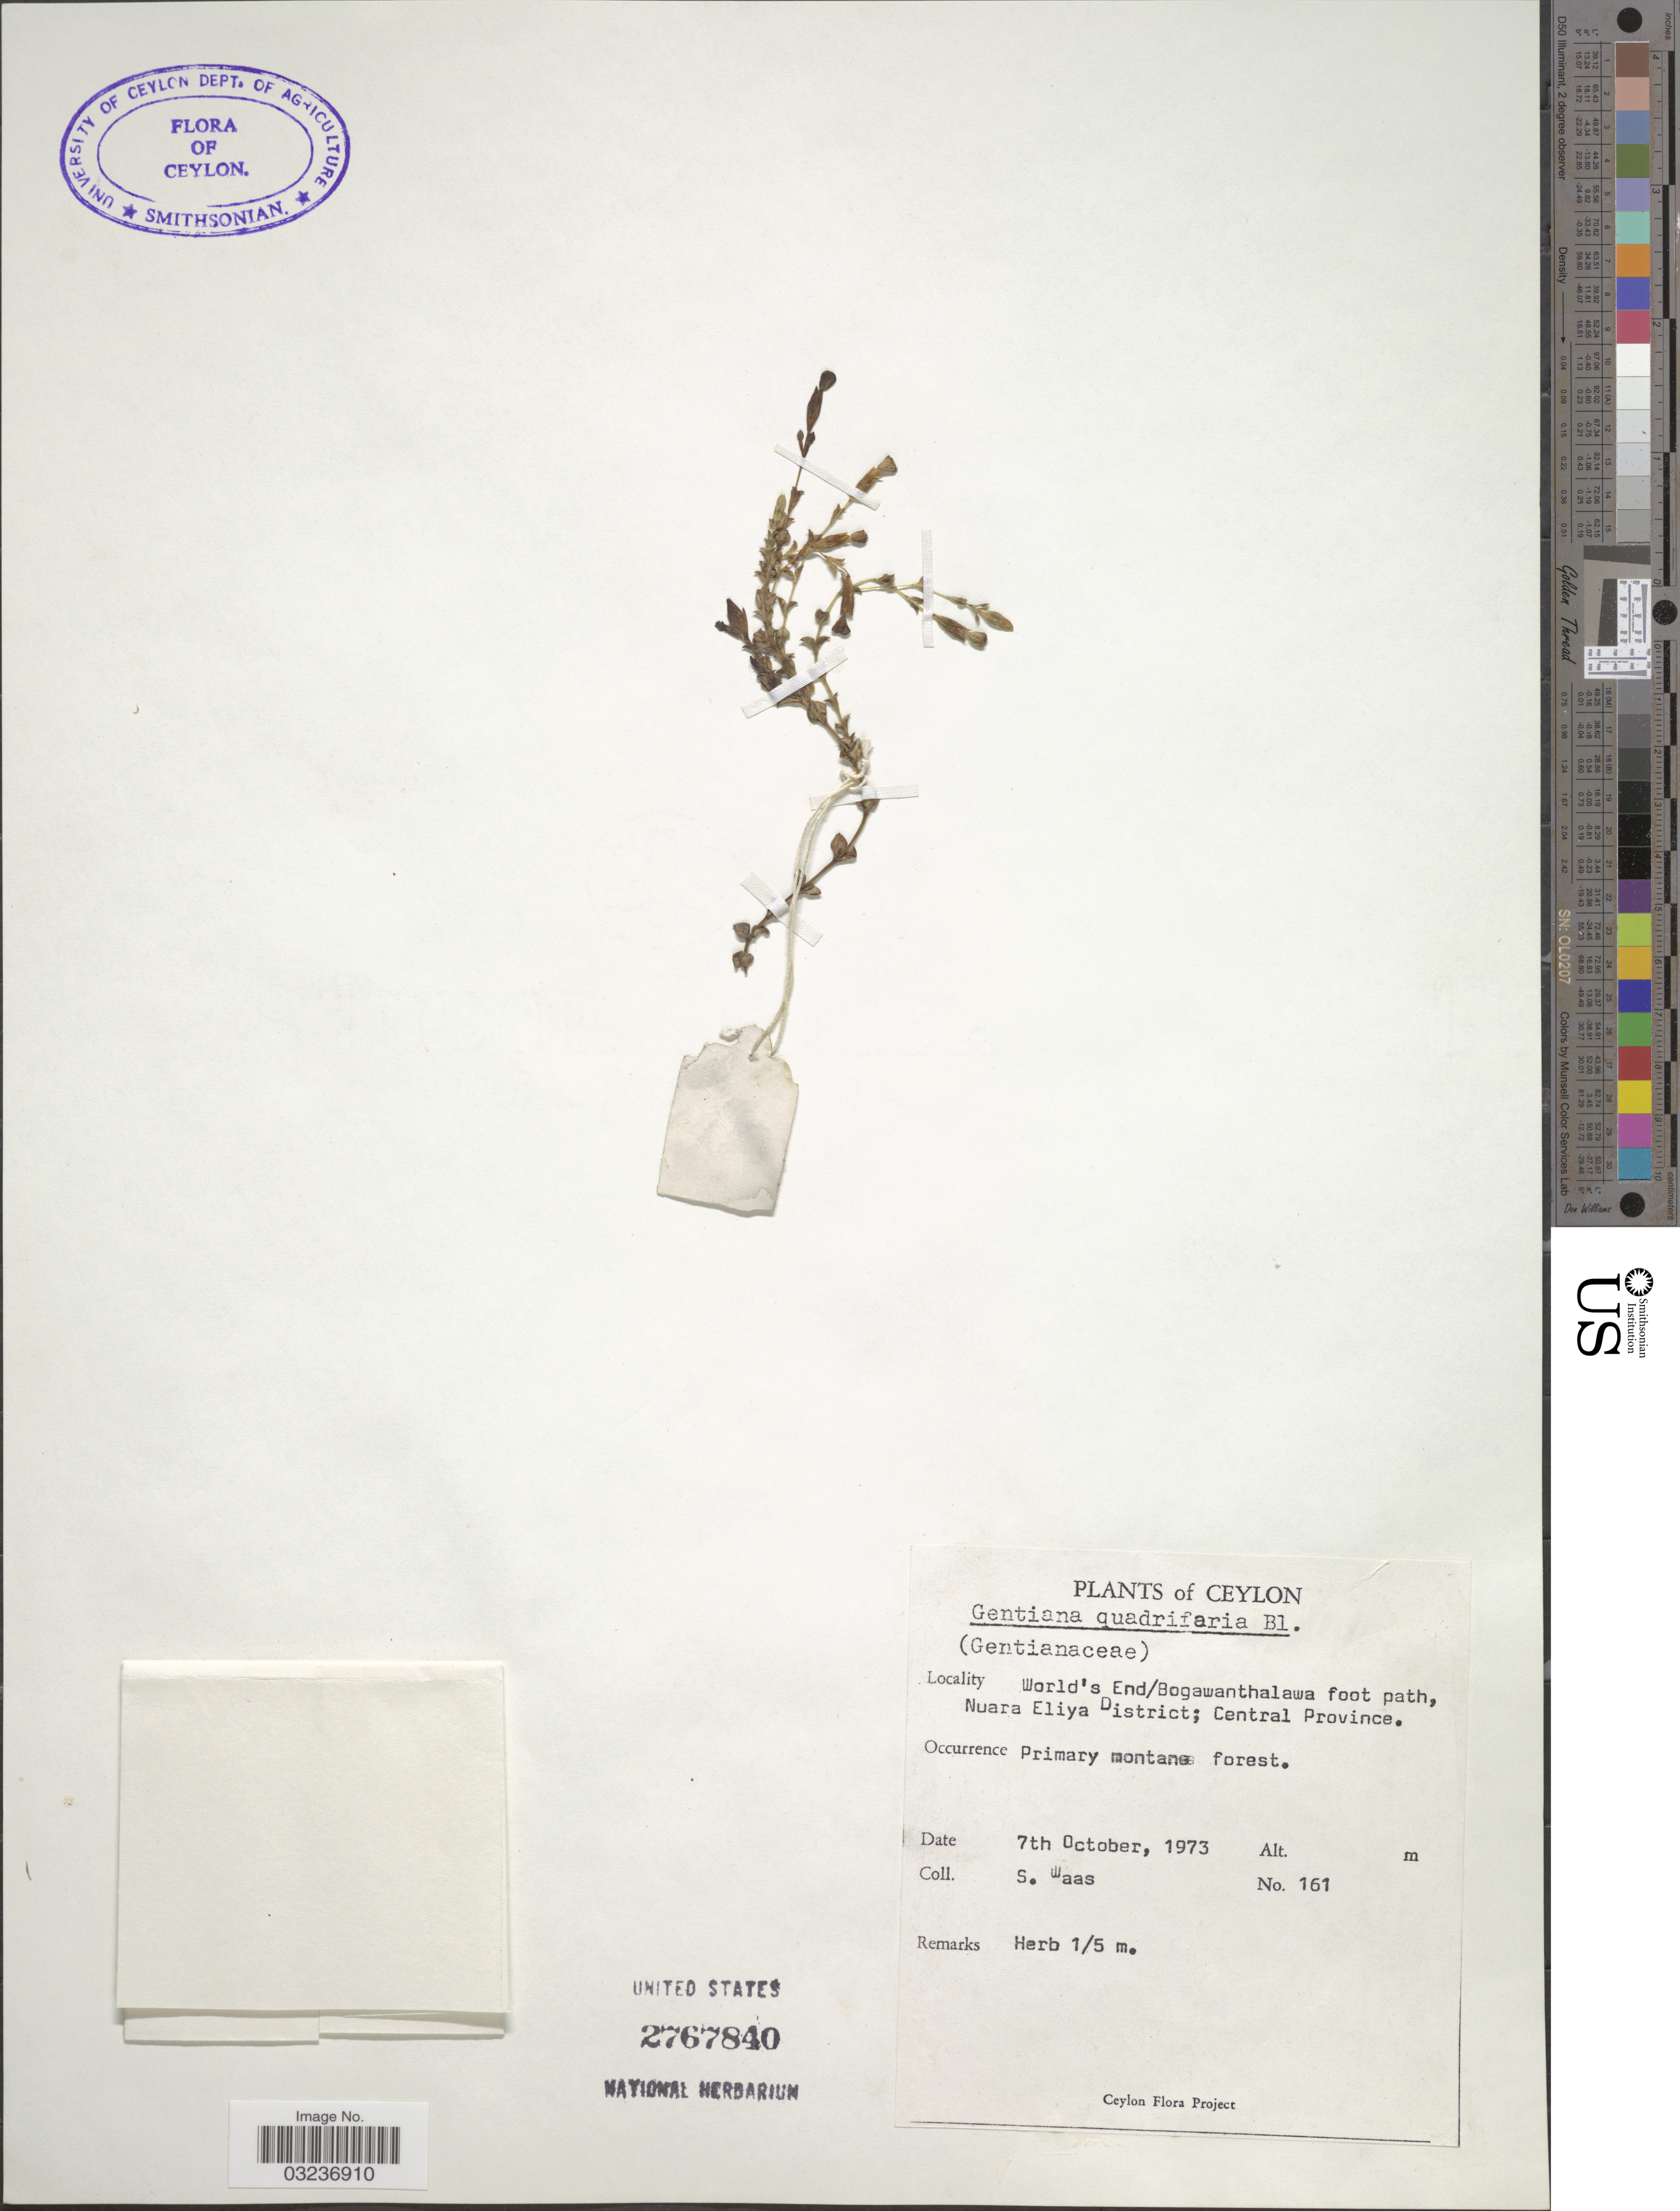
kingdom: Plantae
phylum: Tracheophyta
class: Magnoliopsida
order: Gentianales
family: Gentianaceae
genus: Gentiana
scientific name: Gentiana quadrifaria var. zeylanica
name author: (Griseb.) Kusn.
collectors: S. Waas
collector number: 161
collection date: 1973-10-07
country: Sri Lanka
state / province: Central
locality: Ceylon, World's End/Bogawanthalawa foot path, Nuara Eliya District; Central Province.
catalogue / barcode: US 2767840